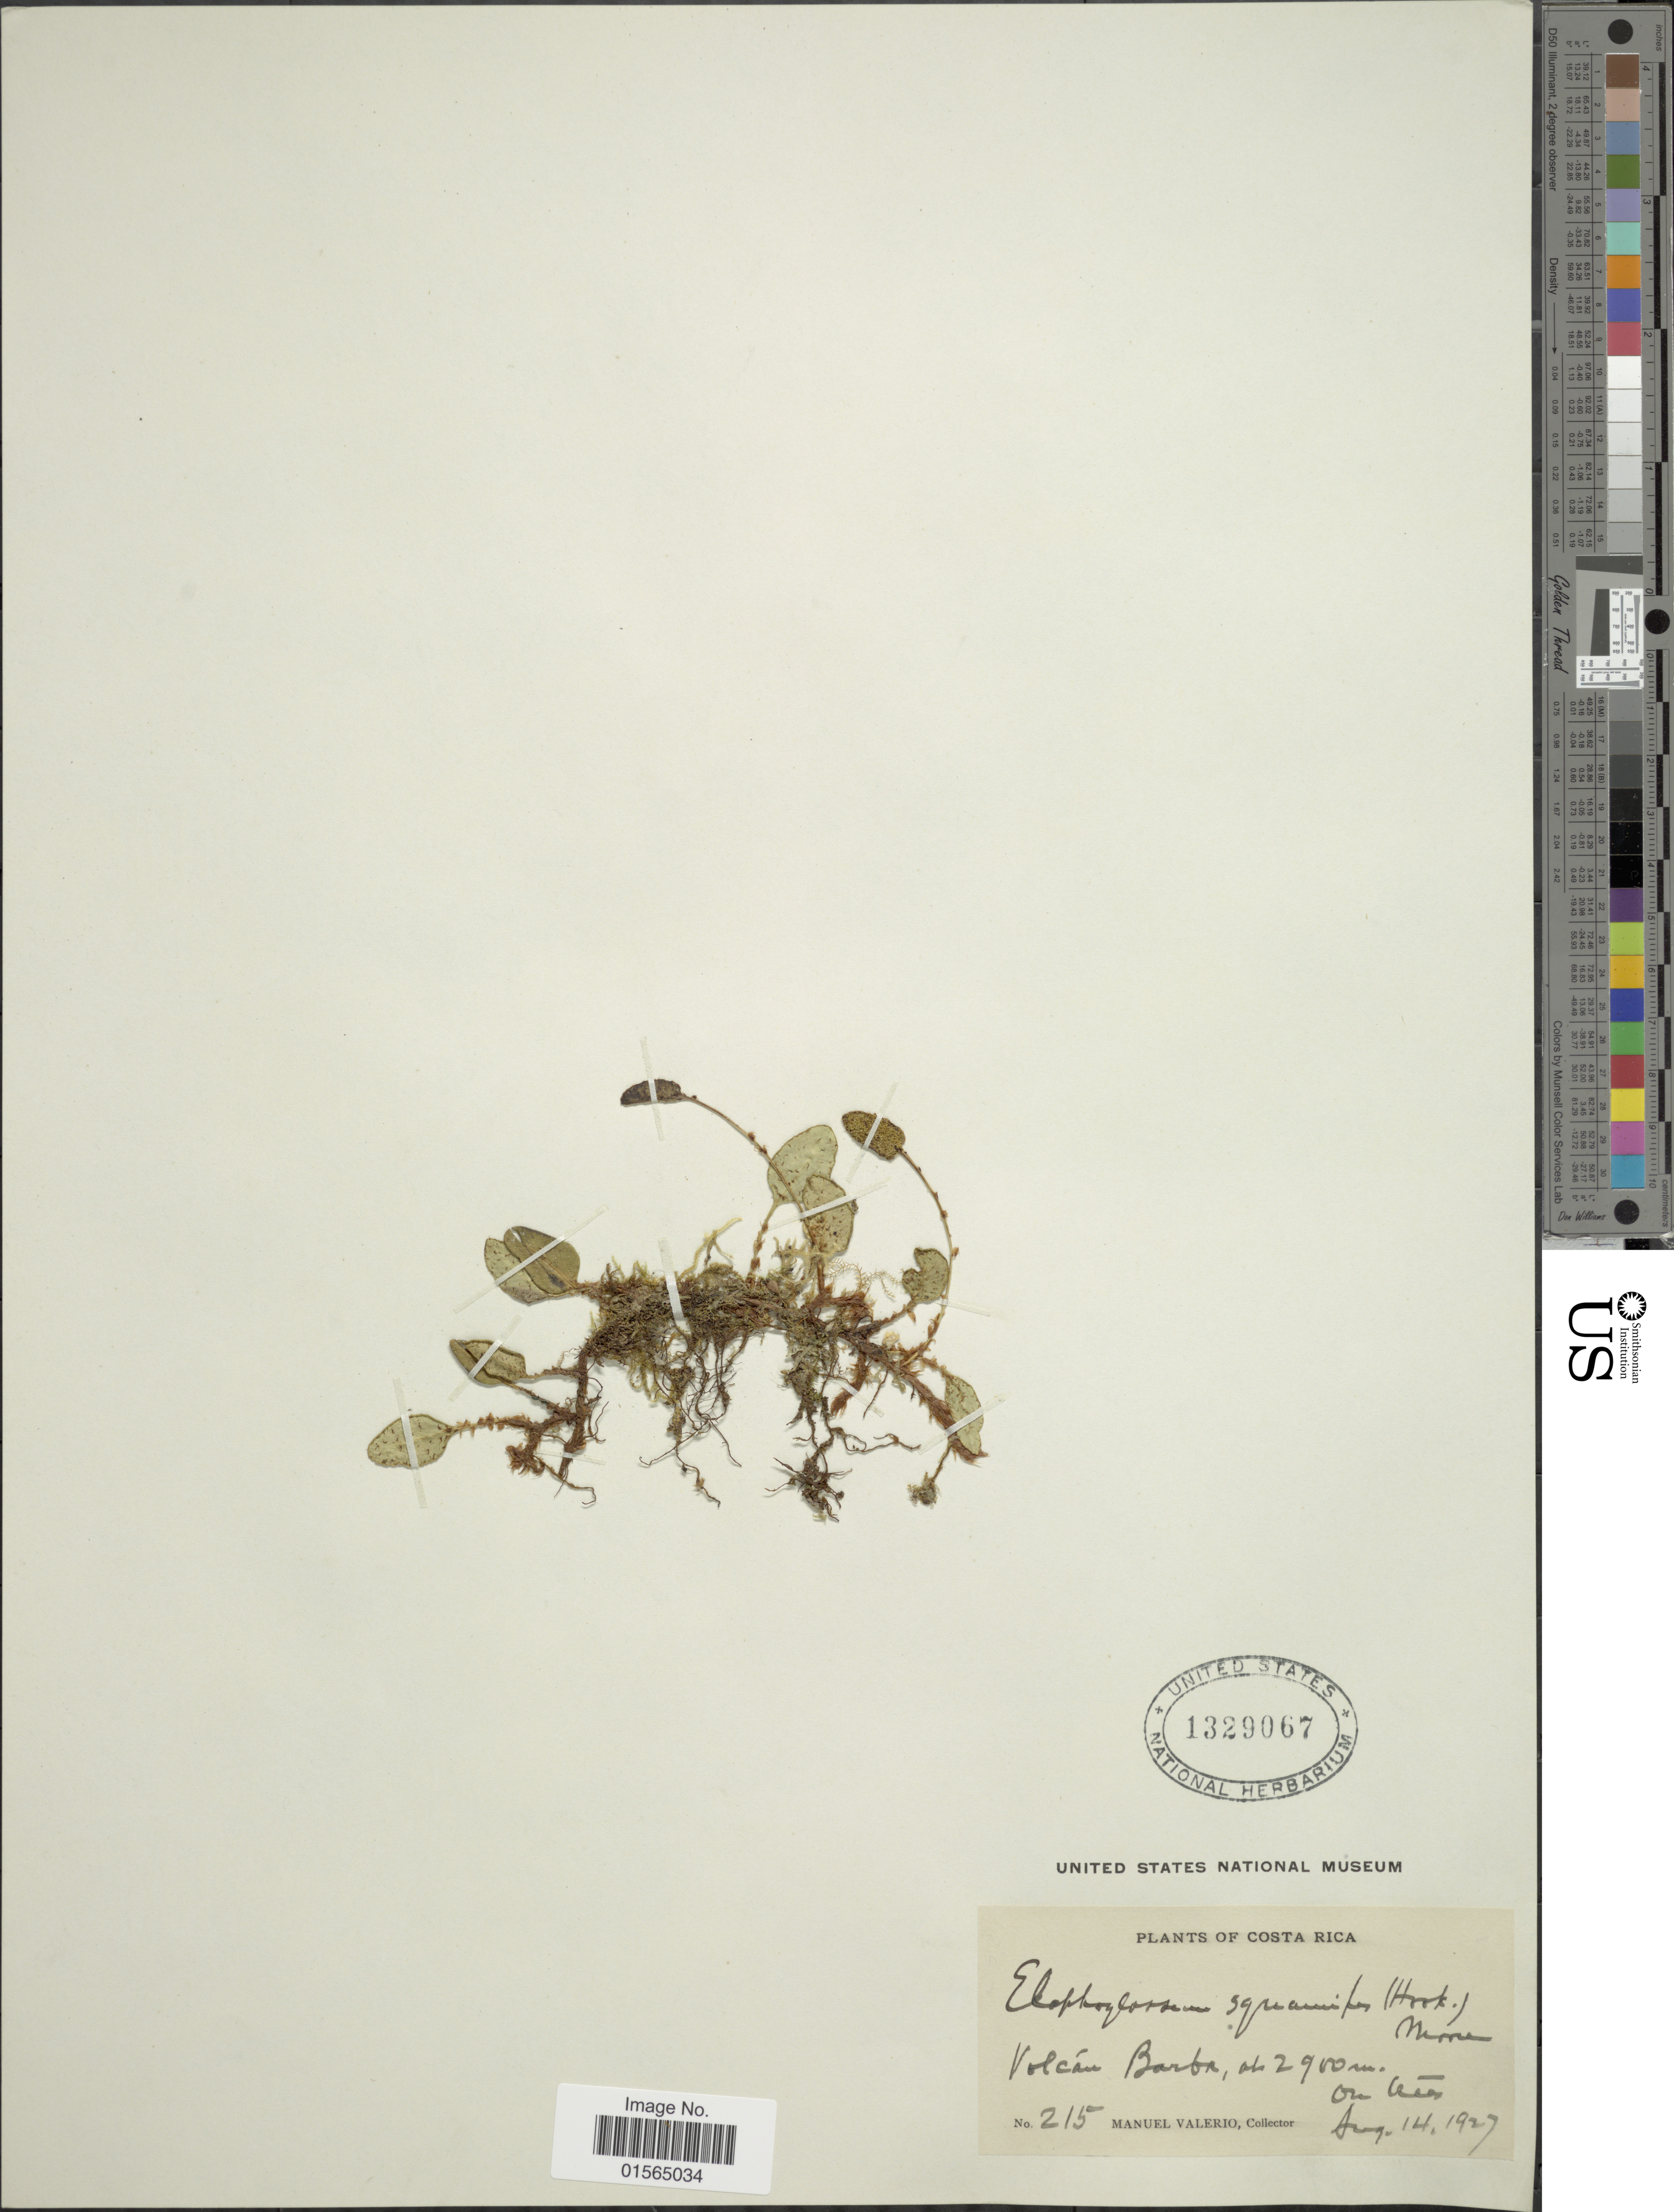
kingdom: Plantae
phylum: Tracheophyta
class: Polypodiopsida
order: Polypodiales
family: Dryopteridaceae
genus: Elaphoglossum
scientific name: Elaphoglossum squamipes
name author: (Hook.) T. Moore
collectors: M. Valerio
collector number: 215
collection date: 1927-08-14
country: Mexico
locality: Volcan Barba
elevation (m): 2900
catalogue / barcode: US 1329067